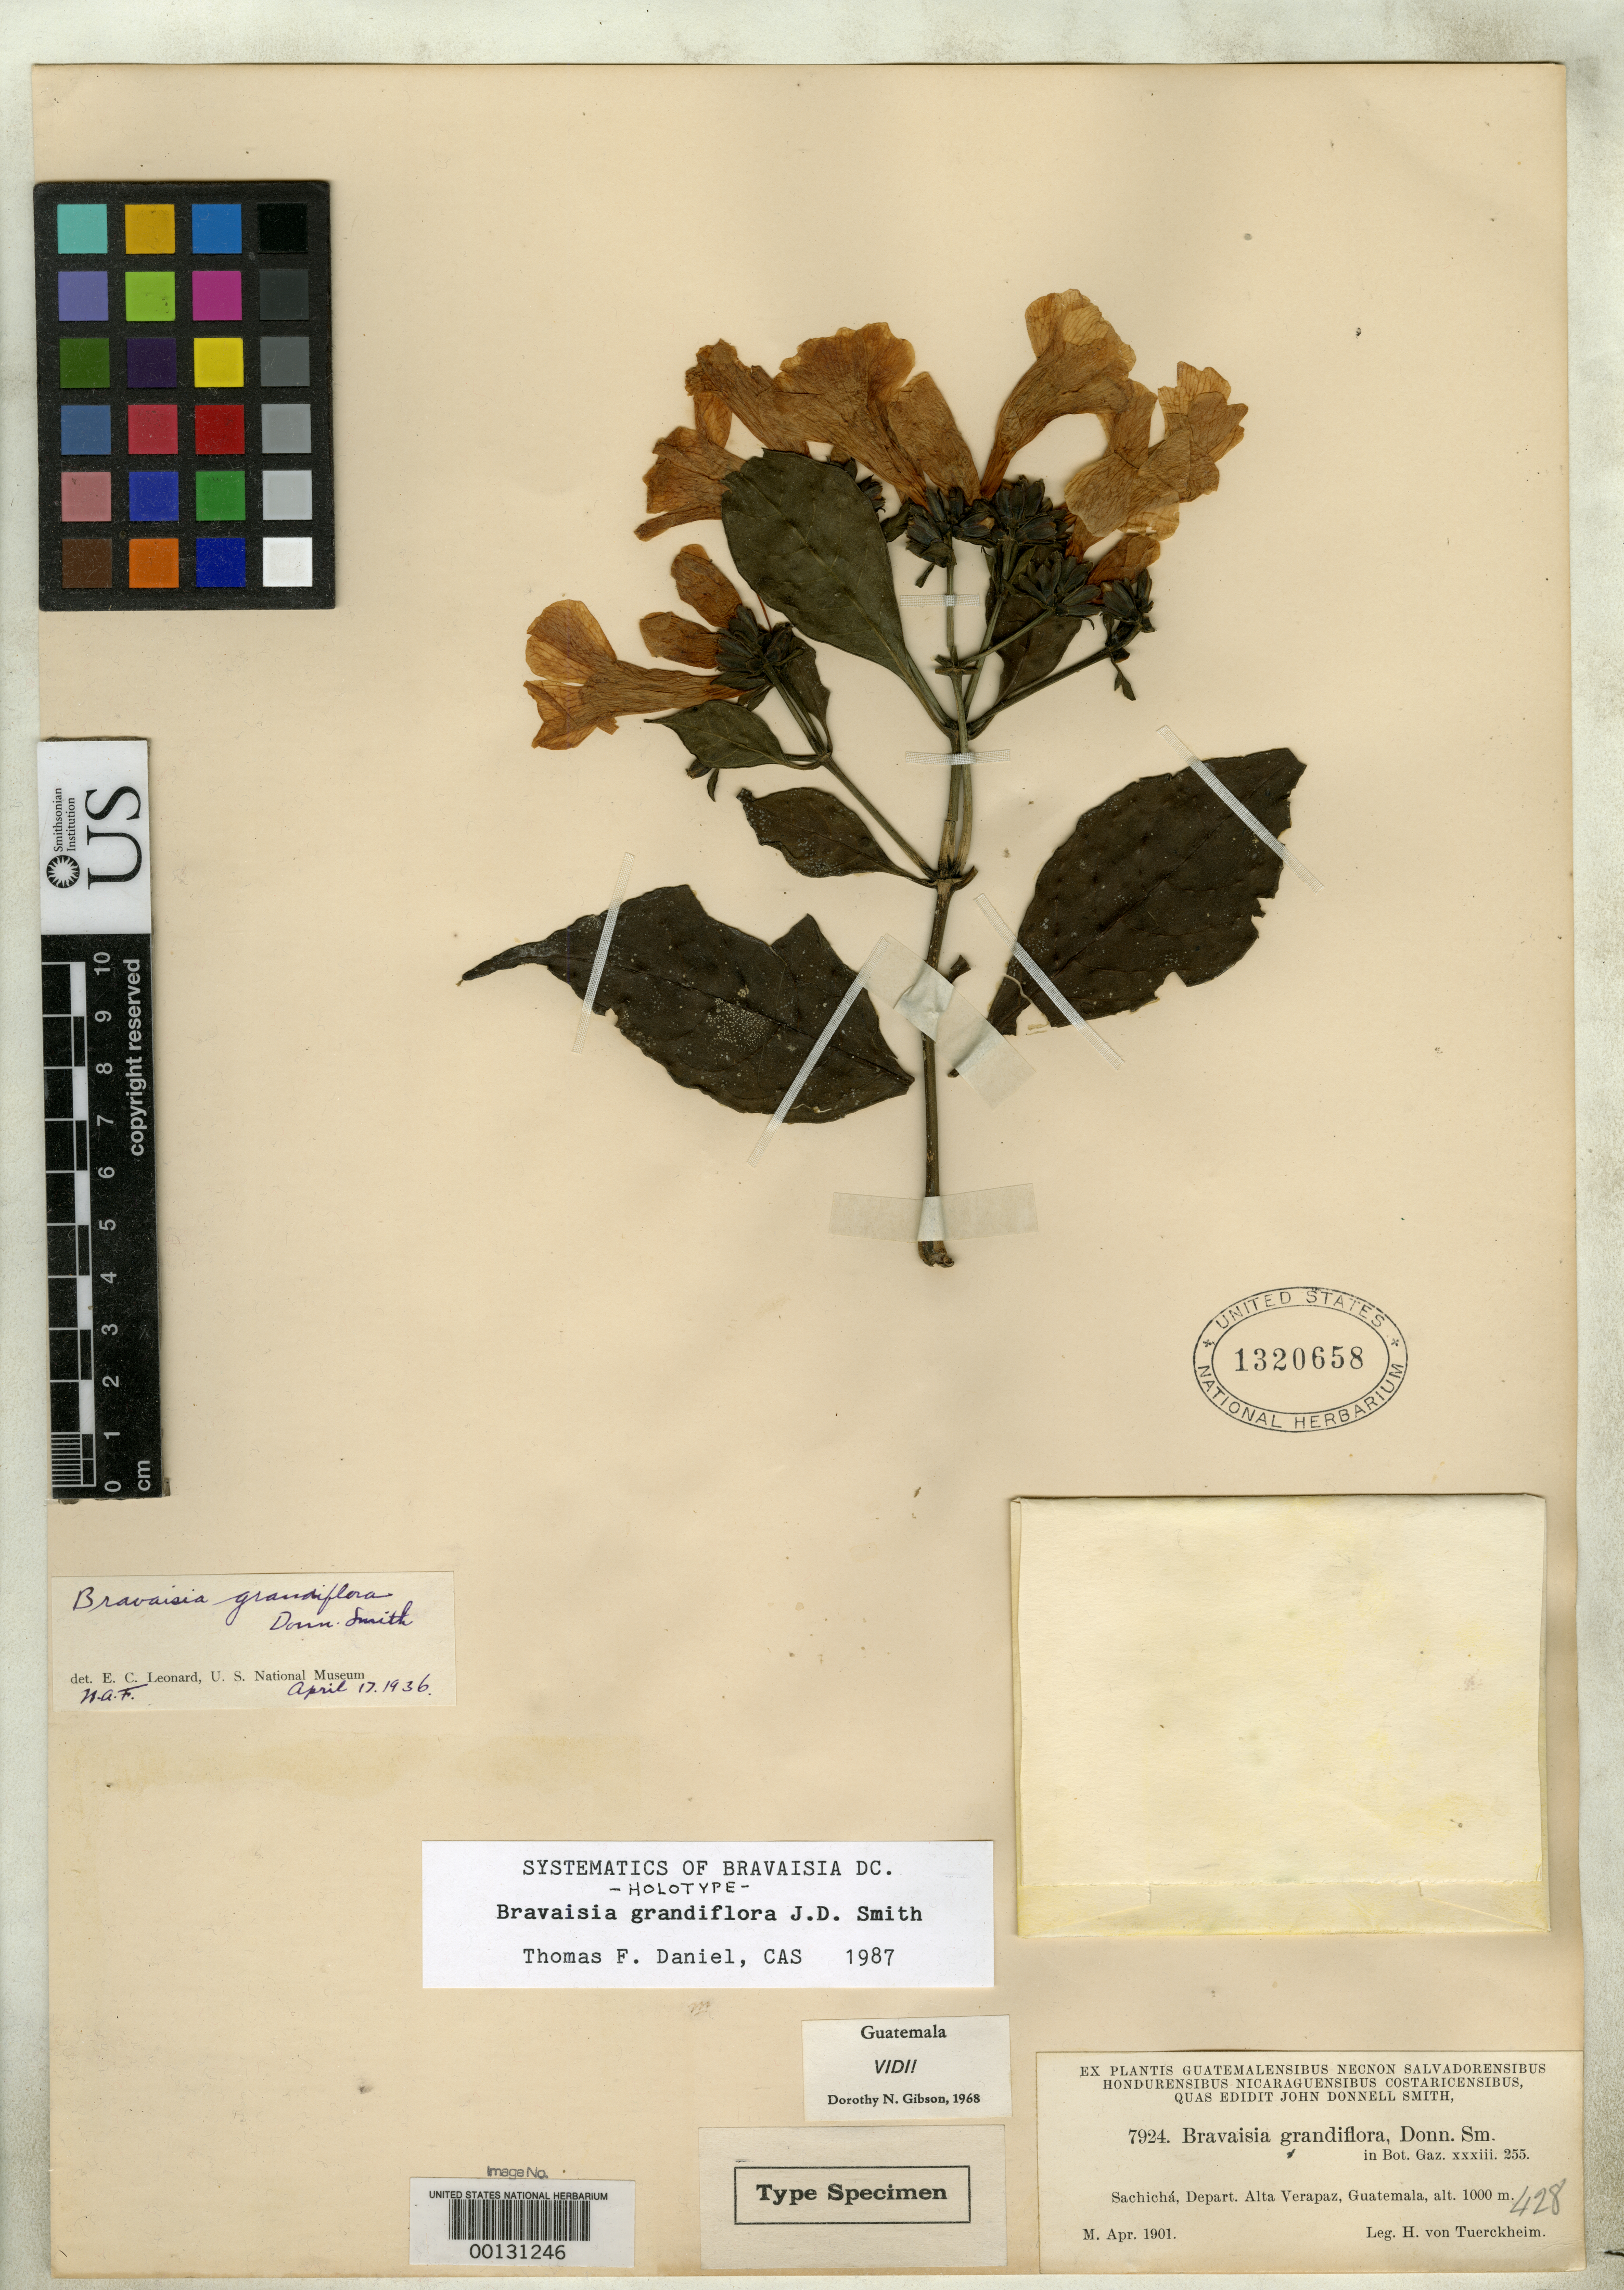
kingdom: Plantae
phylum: Tracheophyta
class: Magnoliopsida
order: Lamiales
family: Acanthaceae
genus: Bravaisia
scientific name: Bravaisia grandiflora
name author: Donn. Sm.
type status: Holotype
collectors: H. von Türckheim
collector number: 7924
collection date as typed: Apr 1901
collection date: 1901-04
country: Guatemala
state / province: Alta Verapaz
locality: Sachicha.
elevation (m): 1000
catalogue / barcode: US 1320658